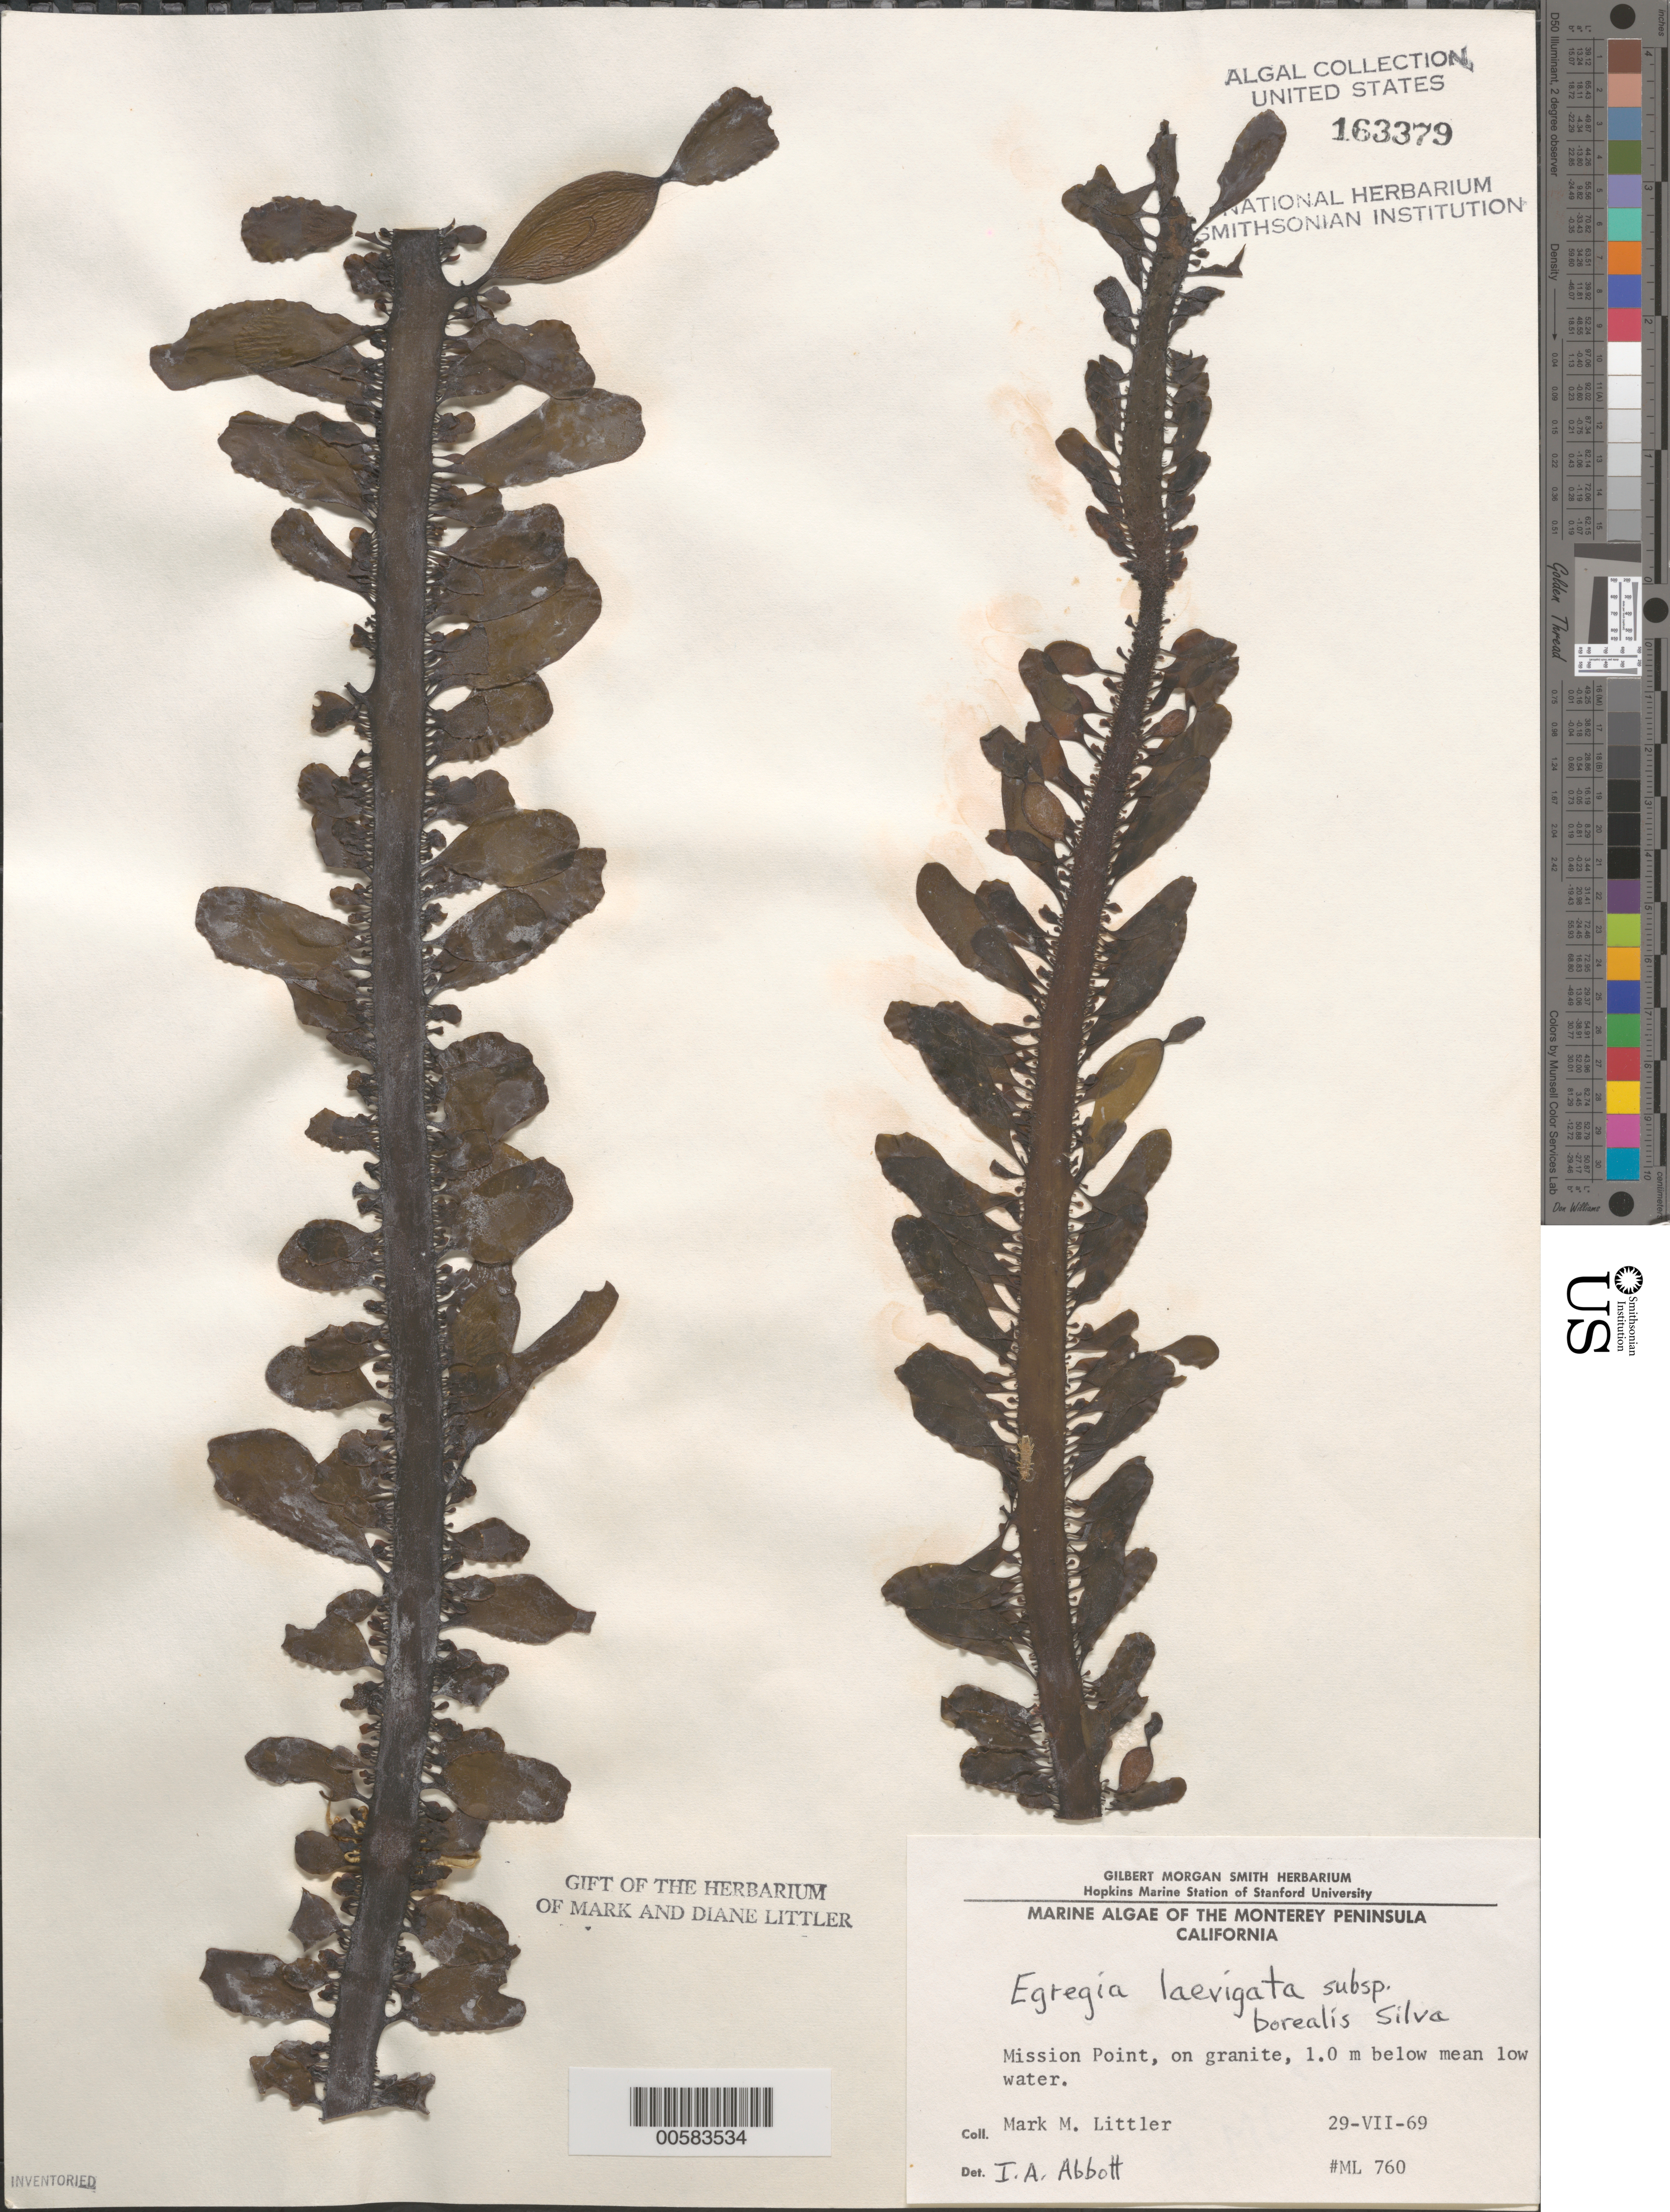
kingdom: Chromista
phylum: Ochrophyta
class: Phaeophyceae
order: Laminariales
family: Lessoniaceae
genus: Egregia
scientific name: Egregia menziesii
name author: (Turner) Aresch.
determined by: Algae name updating Project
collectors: M. M. Littler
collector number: ML 760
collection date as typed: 29 Jul 1969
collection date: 1969-07-29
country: United States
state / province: California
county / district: Monterey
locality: Mission Point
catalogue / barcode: US 163379